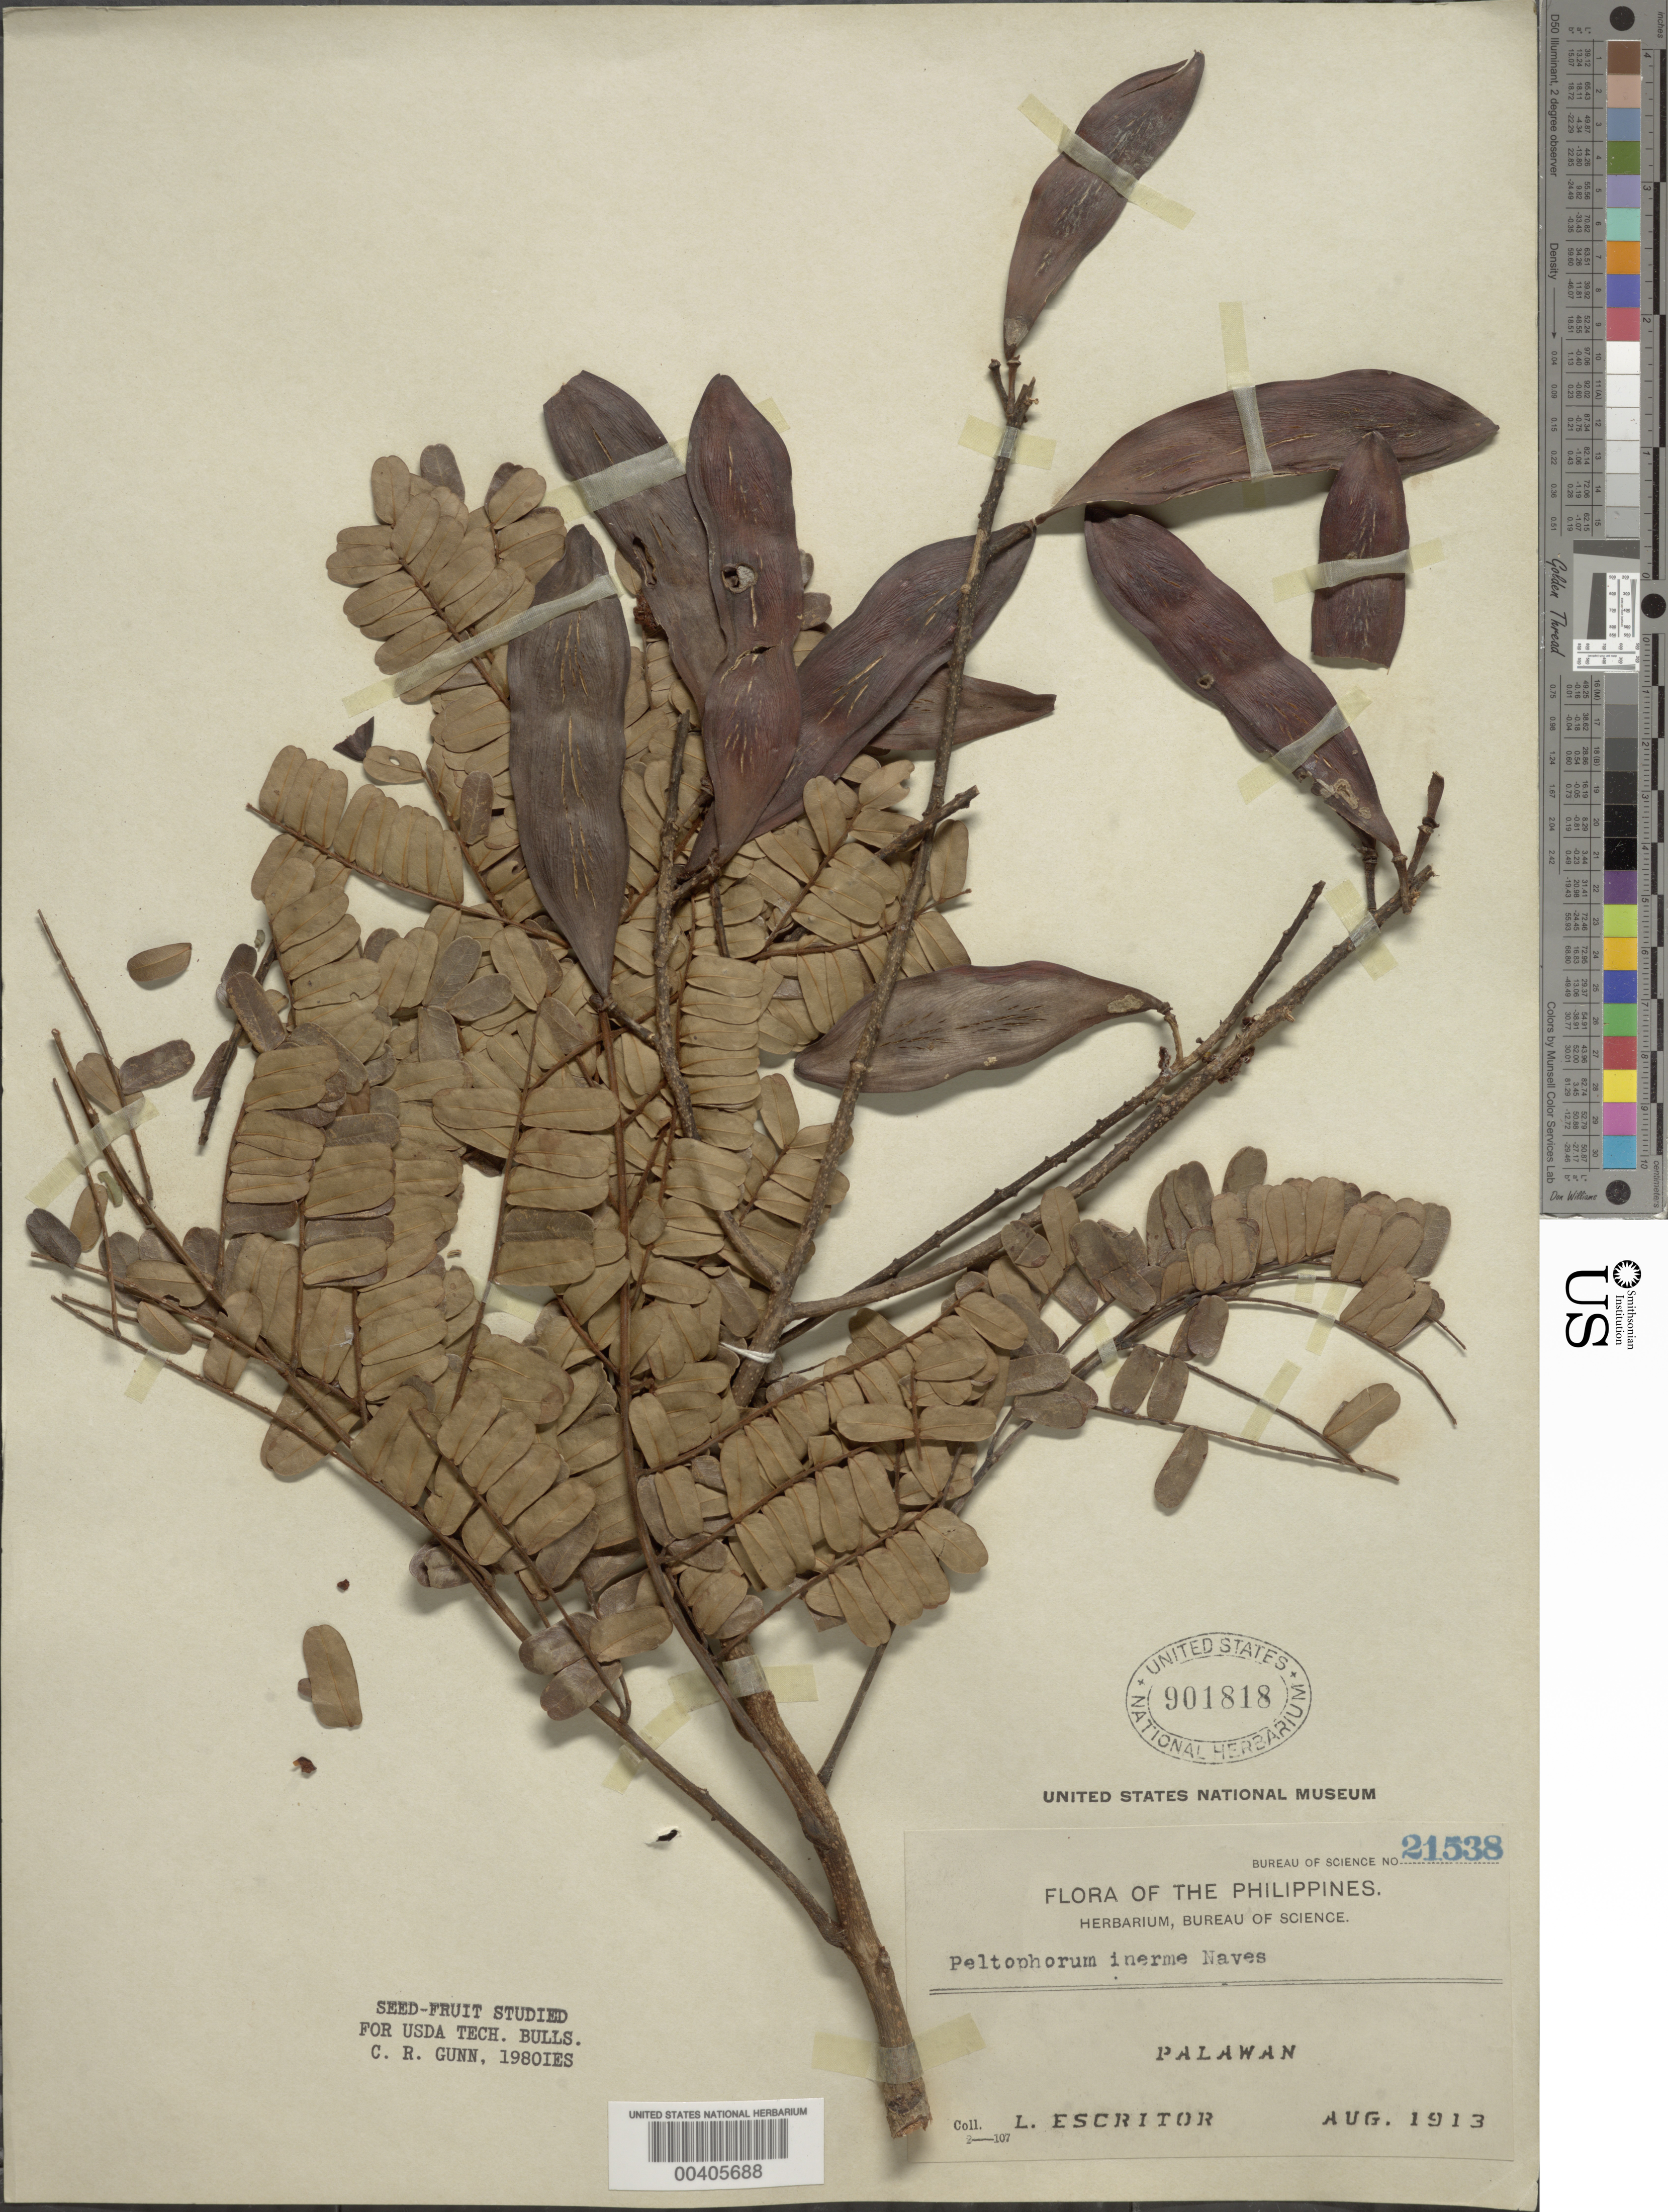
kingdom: Plantae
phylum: Tracheophyta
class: Magnoliopsida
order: Fabales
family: Fabaceae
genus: Peltophorum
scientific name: Peltophorum pterocarpum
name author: (DC.) Backer ex K. Heyne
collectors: L. Escritor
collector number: Bur. Sci. 21538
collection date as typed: Aug 1913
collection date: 1913-08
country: Philippines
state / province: Mimaropa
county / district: Palawan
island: Palawan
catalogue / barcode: US 901818